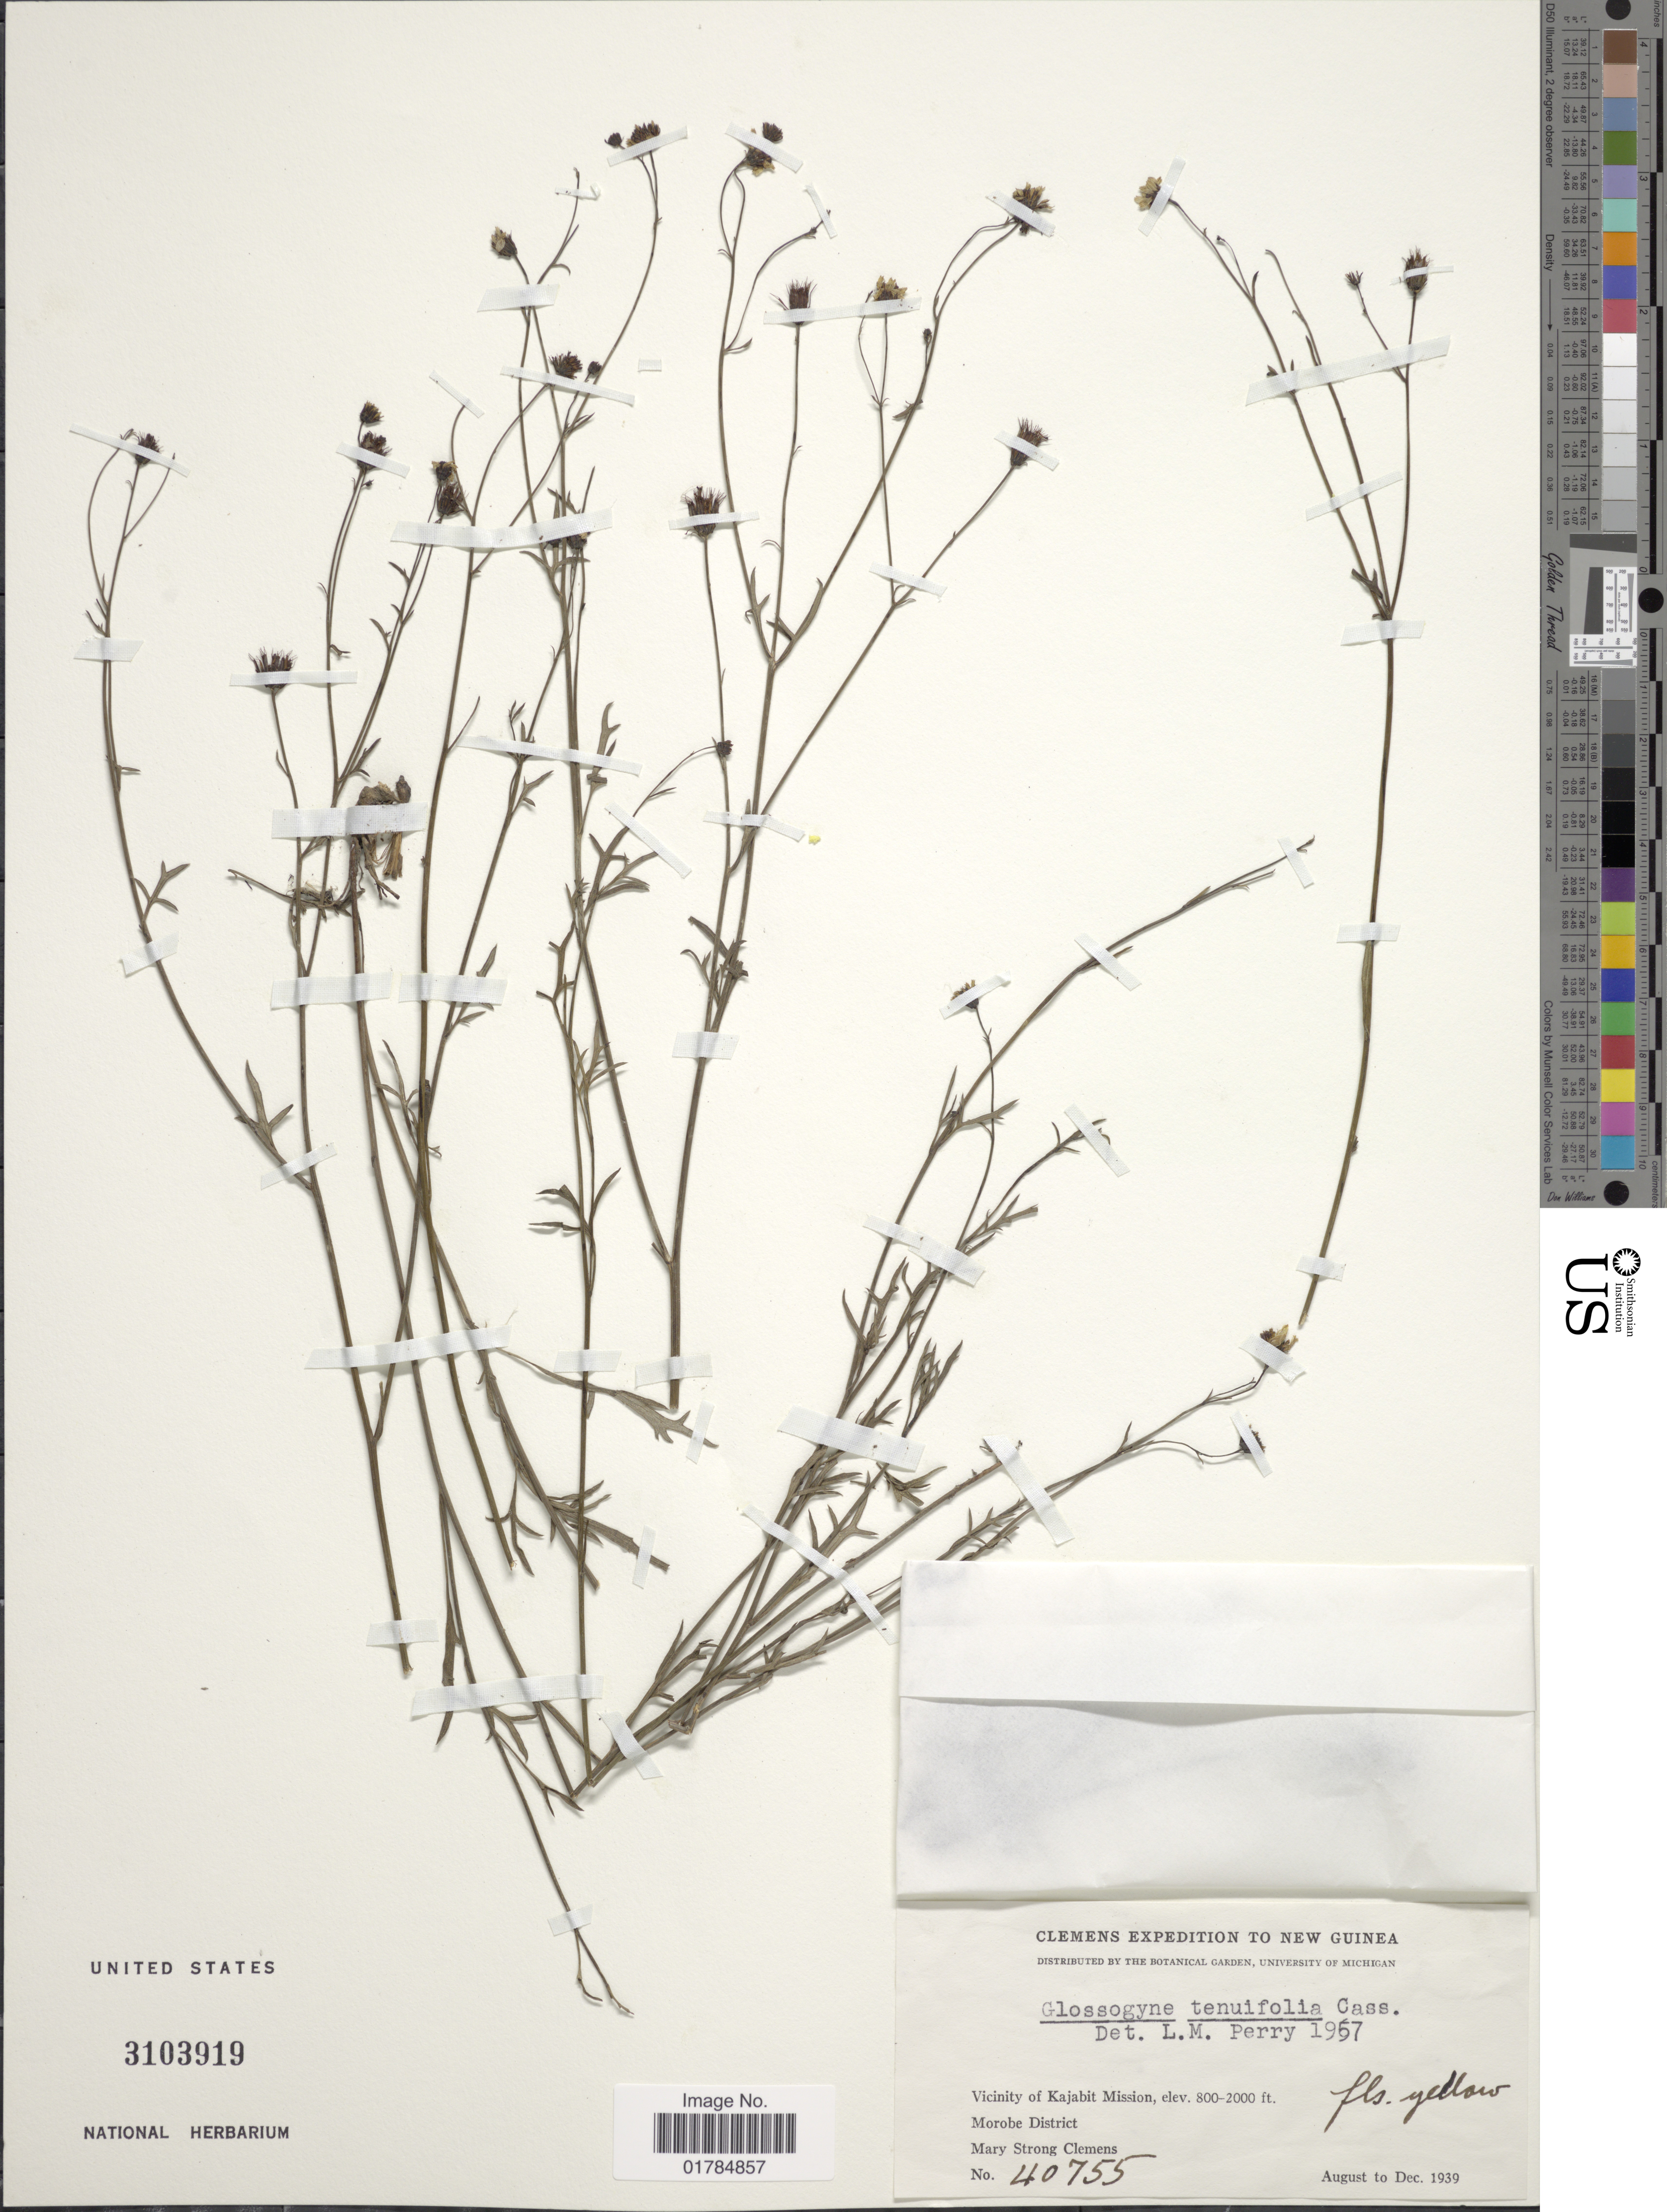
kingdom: Plantae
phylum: Tracheophyta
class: Magnoliopsida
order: Asterales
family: Asteraceae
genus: Glossogyne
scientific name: Glossogyne tenuifolia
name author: (Labill.)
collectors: M. S. Clemens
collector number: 40755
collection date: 1939-08/1939-12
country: Papua New Guinea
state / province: Morobe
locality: Vicinity of Kajabit Mission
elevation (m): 244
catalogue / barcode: US 3103919